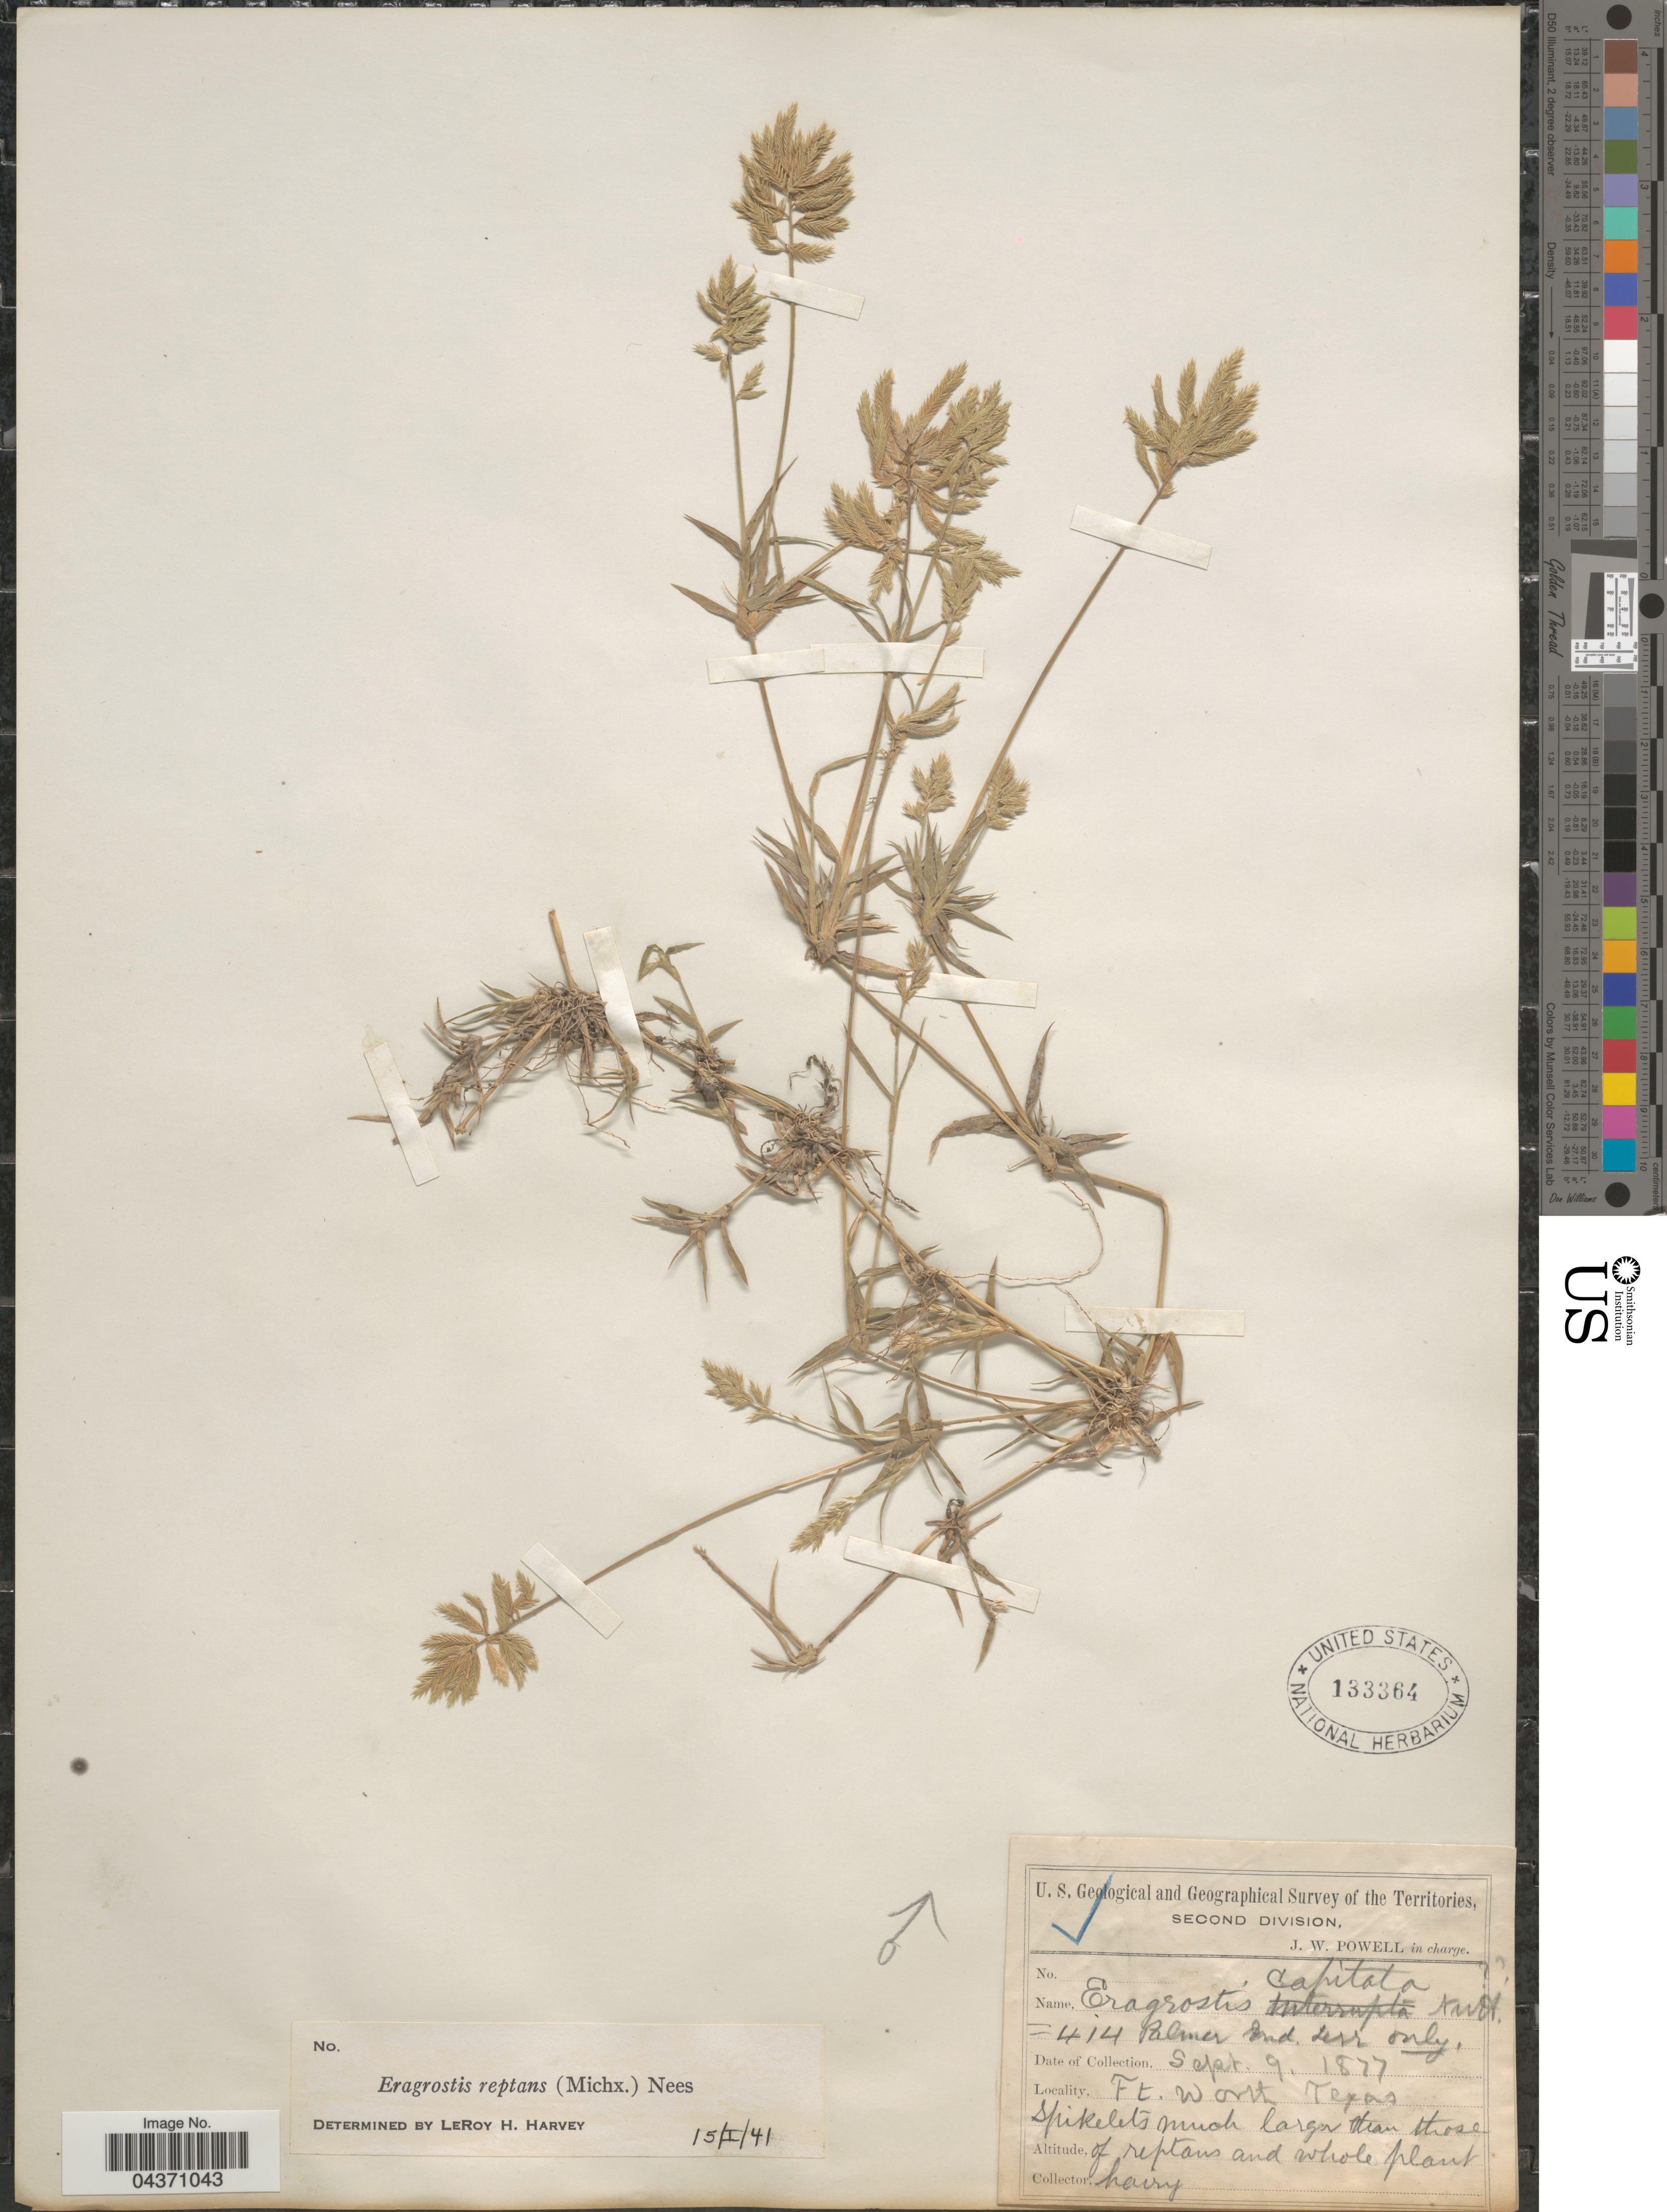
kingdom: Plantae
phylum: Tracheophyta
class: Liliopsida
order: Poales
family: Poaceae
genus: Eragrostis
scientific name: Eragrostis reptans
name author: (Michx.) Nees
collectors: J. W. Powell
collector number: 414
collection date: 1877-09-09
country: United States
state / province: Texas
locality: U. S. Geological and Geographical Survey of the Territories, Second Division. Ft. Worth.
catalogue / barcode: US 133364